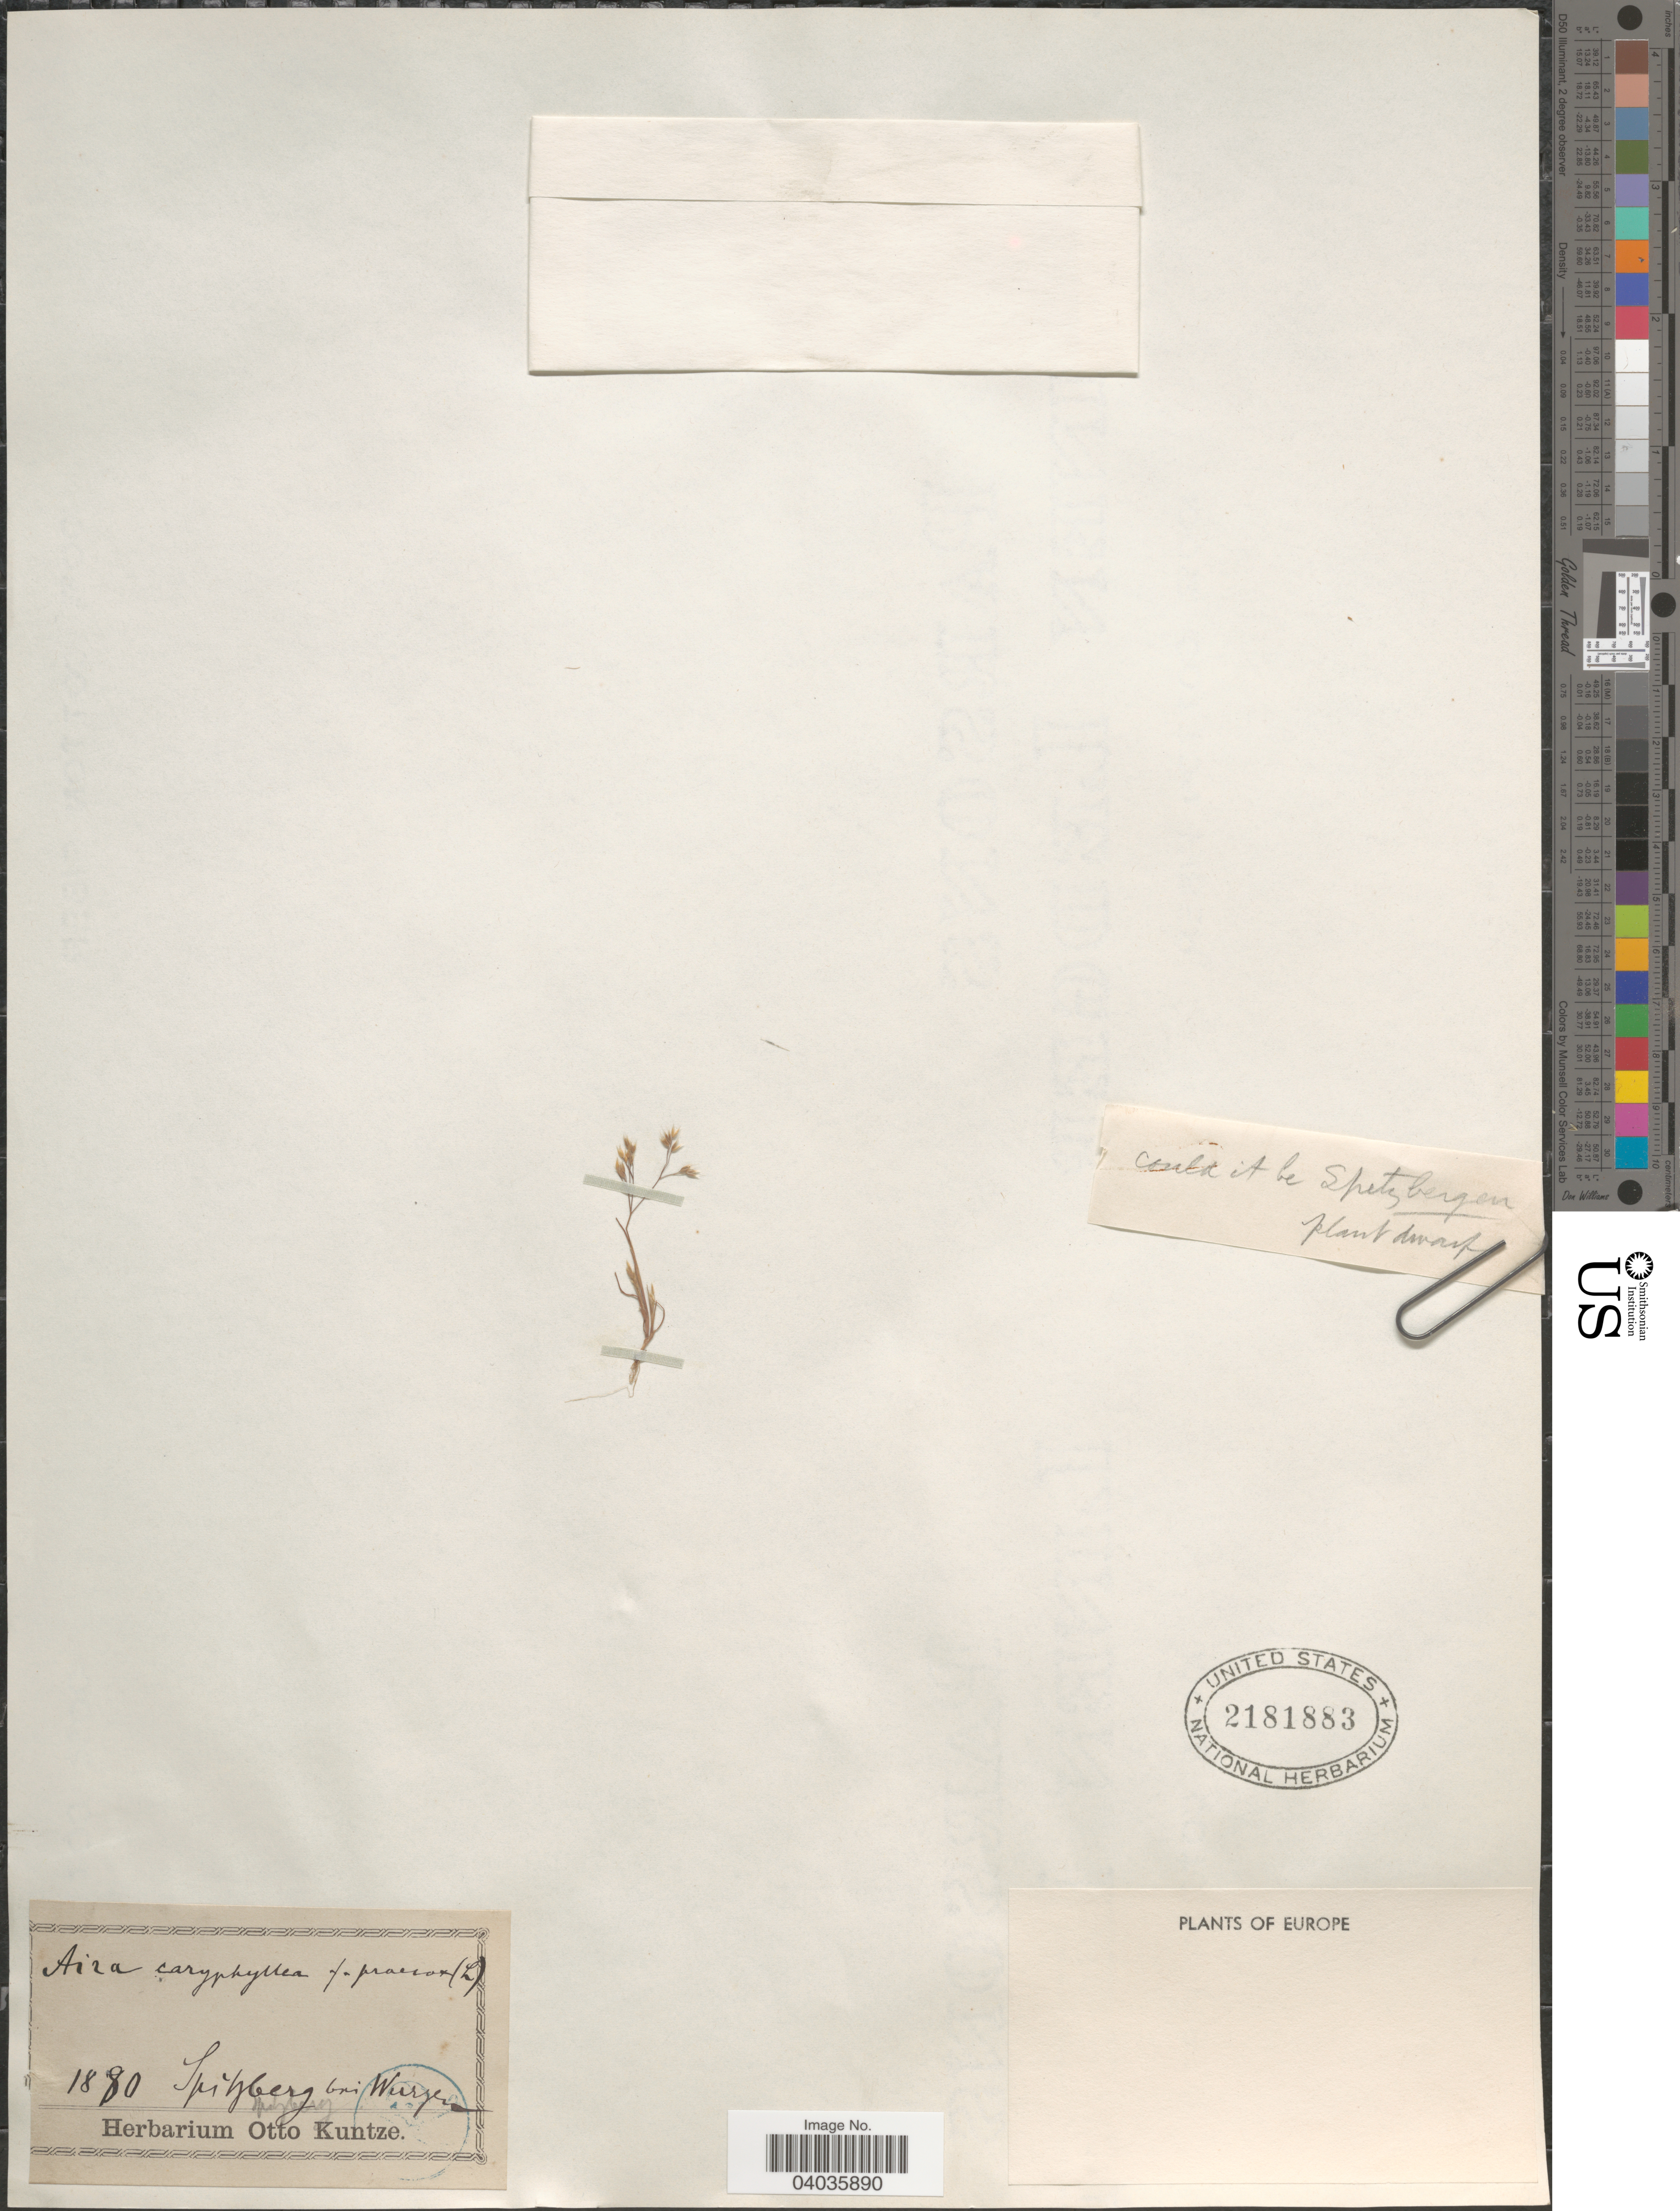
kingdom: Plantae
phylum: Tracheophyta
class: Liliopsida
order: Poales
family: Poaceae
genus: Aira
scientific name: Aira caryophyllea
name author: L.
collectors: ex herb. Otto Kuntze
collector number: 1880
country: Germany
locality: Spitzberg bei Wurzen. Europe.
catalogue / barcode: US 2181883